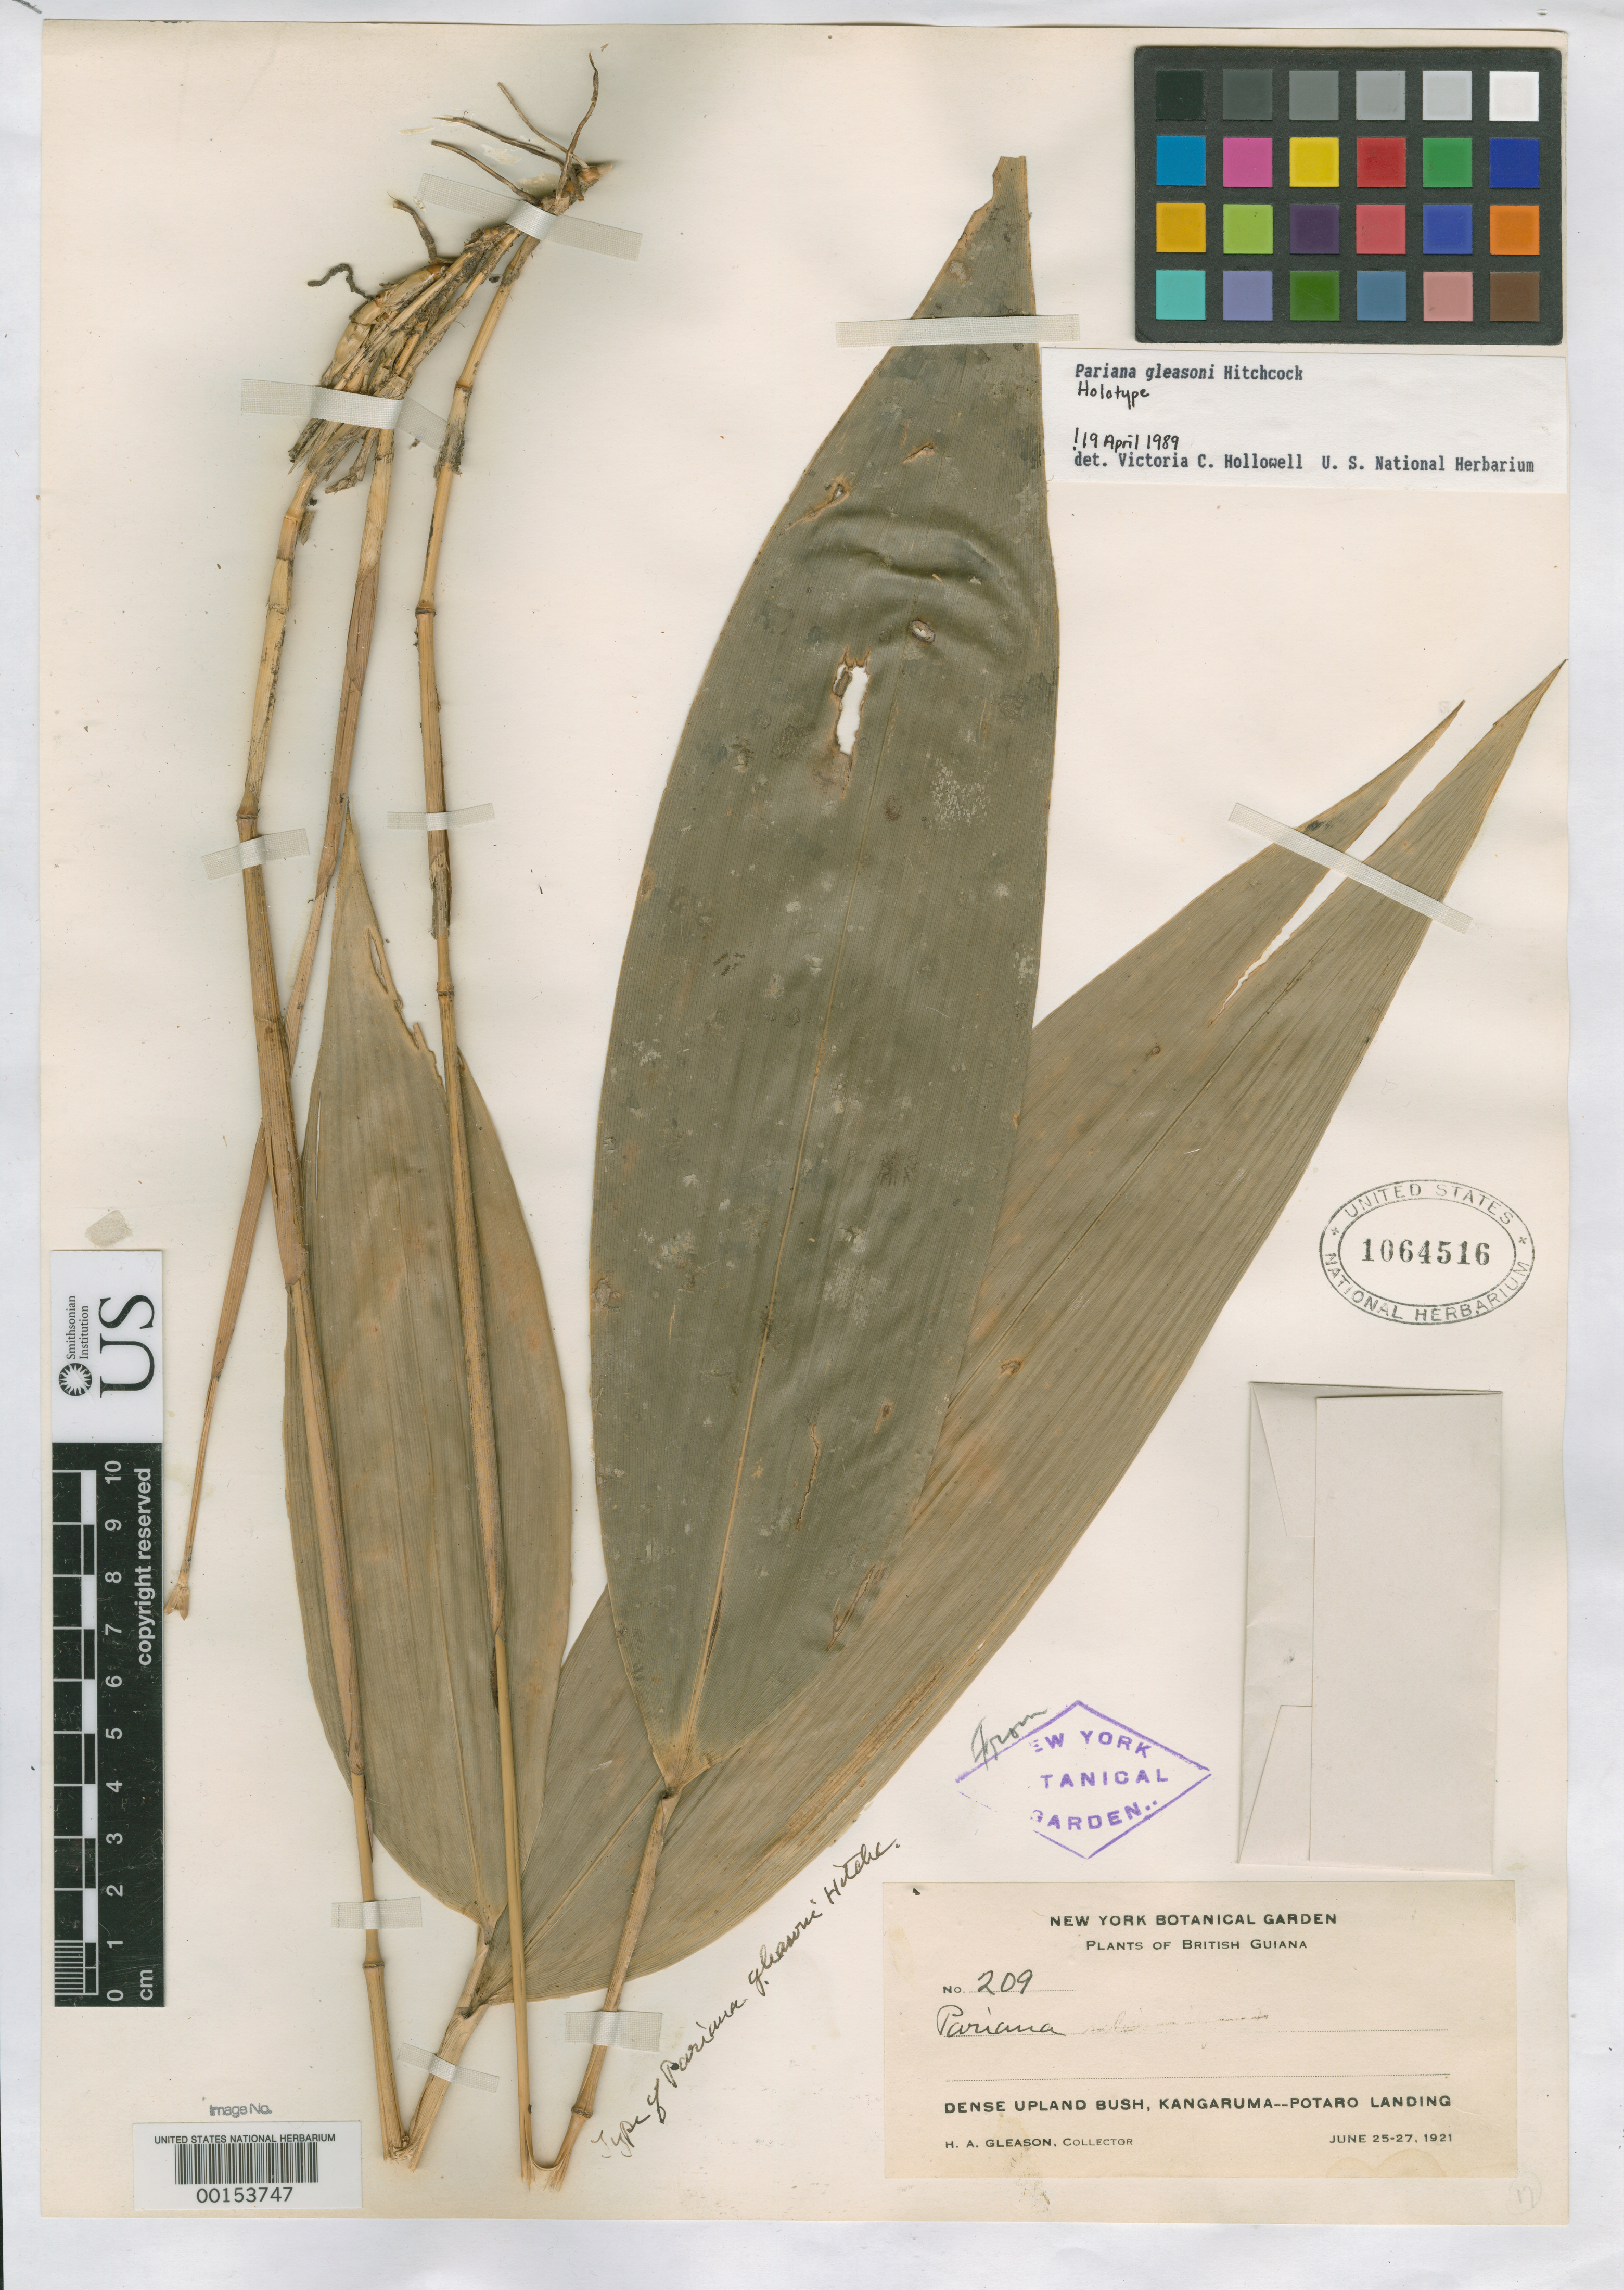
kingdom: Plantae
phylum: Tracheophyta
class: Liliopsida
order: Poales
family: Poaceae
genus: Pariana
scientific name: Pariana gleasonii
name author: Hitchc.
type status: Holotype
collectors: H. A. Gleason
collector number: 209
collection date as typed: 25 Jun 1921 to 27 Jun 1921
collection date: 1921-06-25/1921-06-27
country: Guyana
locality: Kangaruna-Potaro Landing.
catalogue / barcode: US 1064516